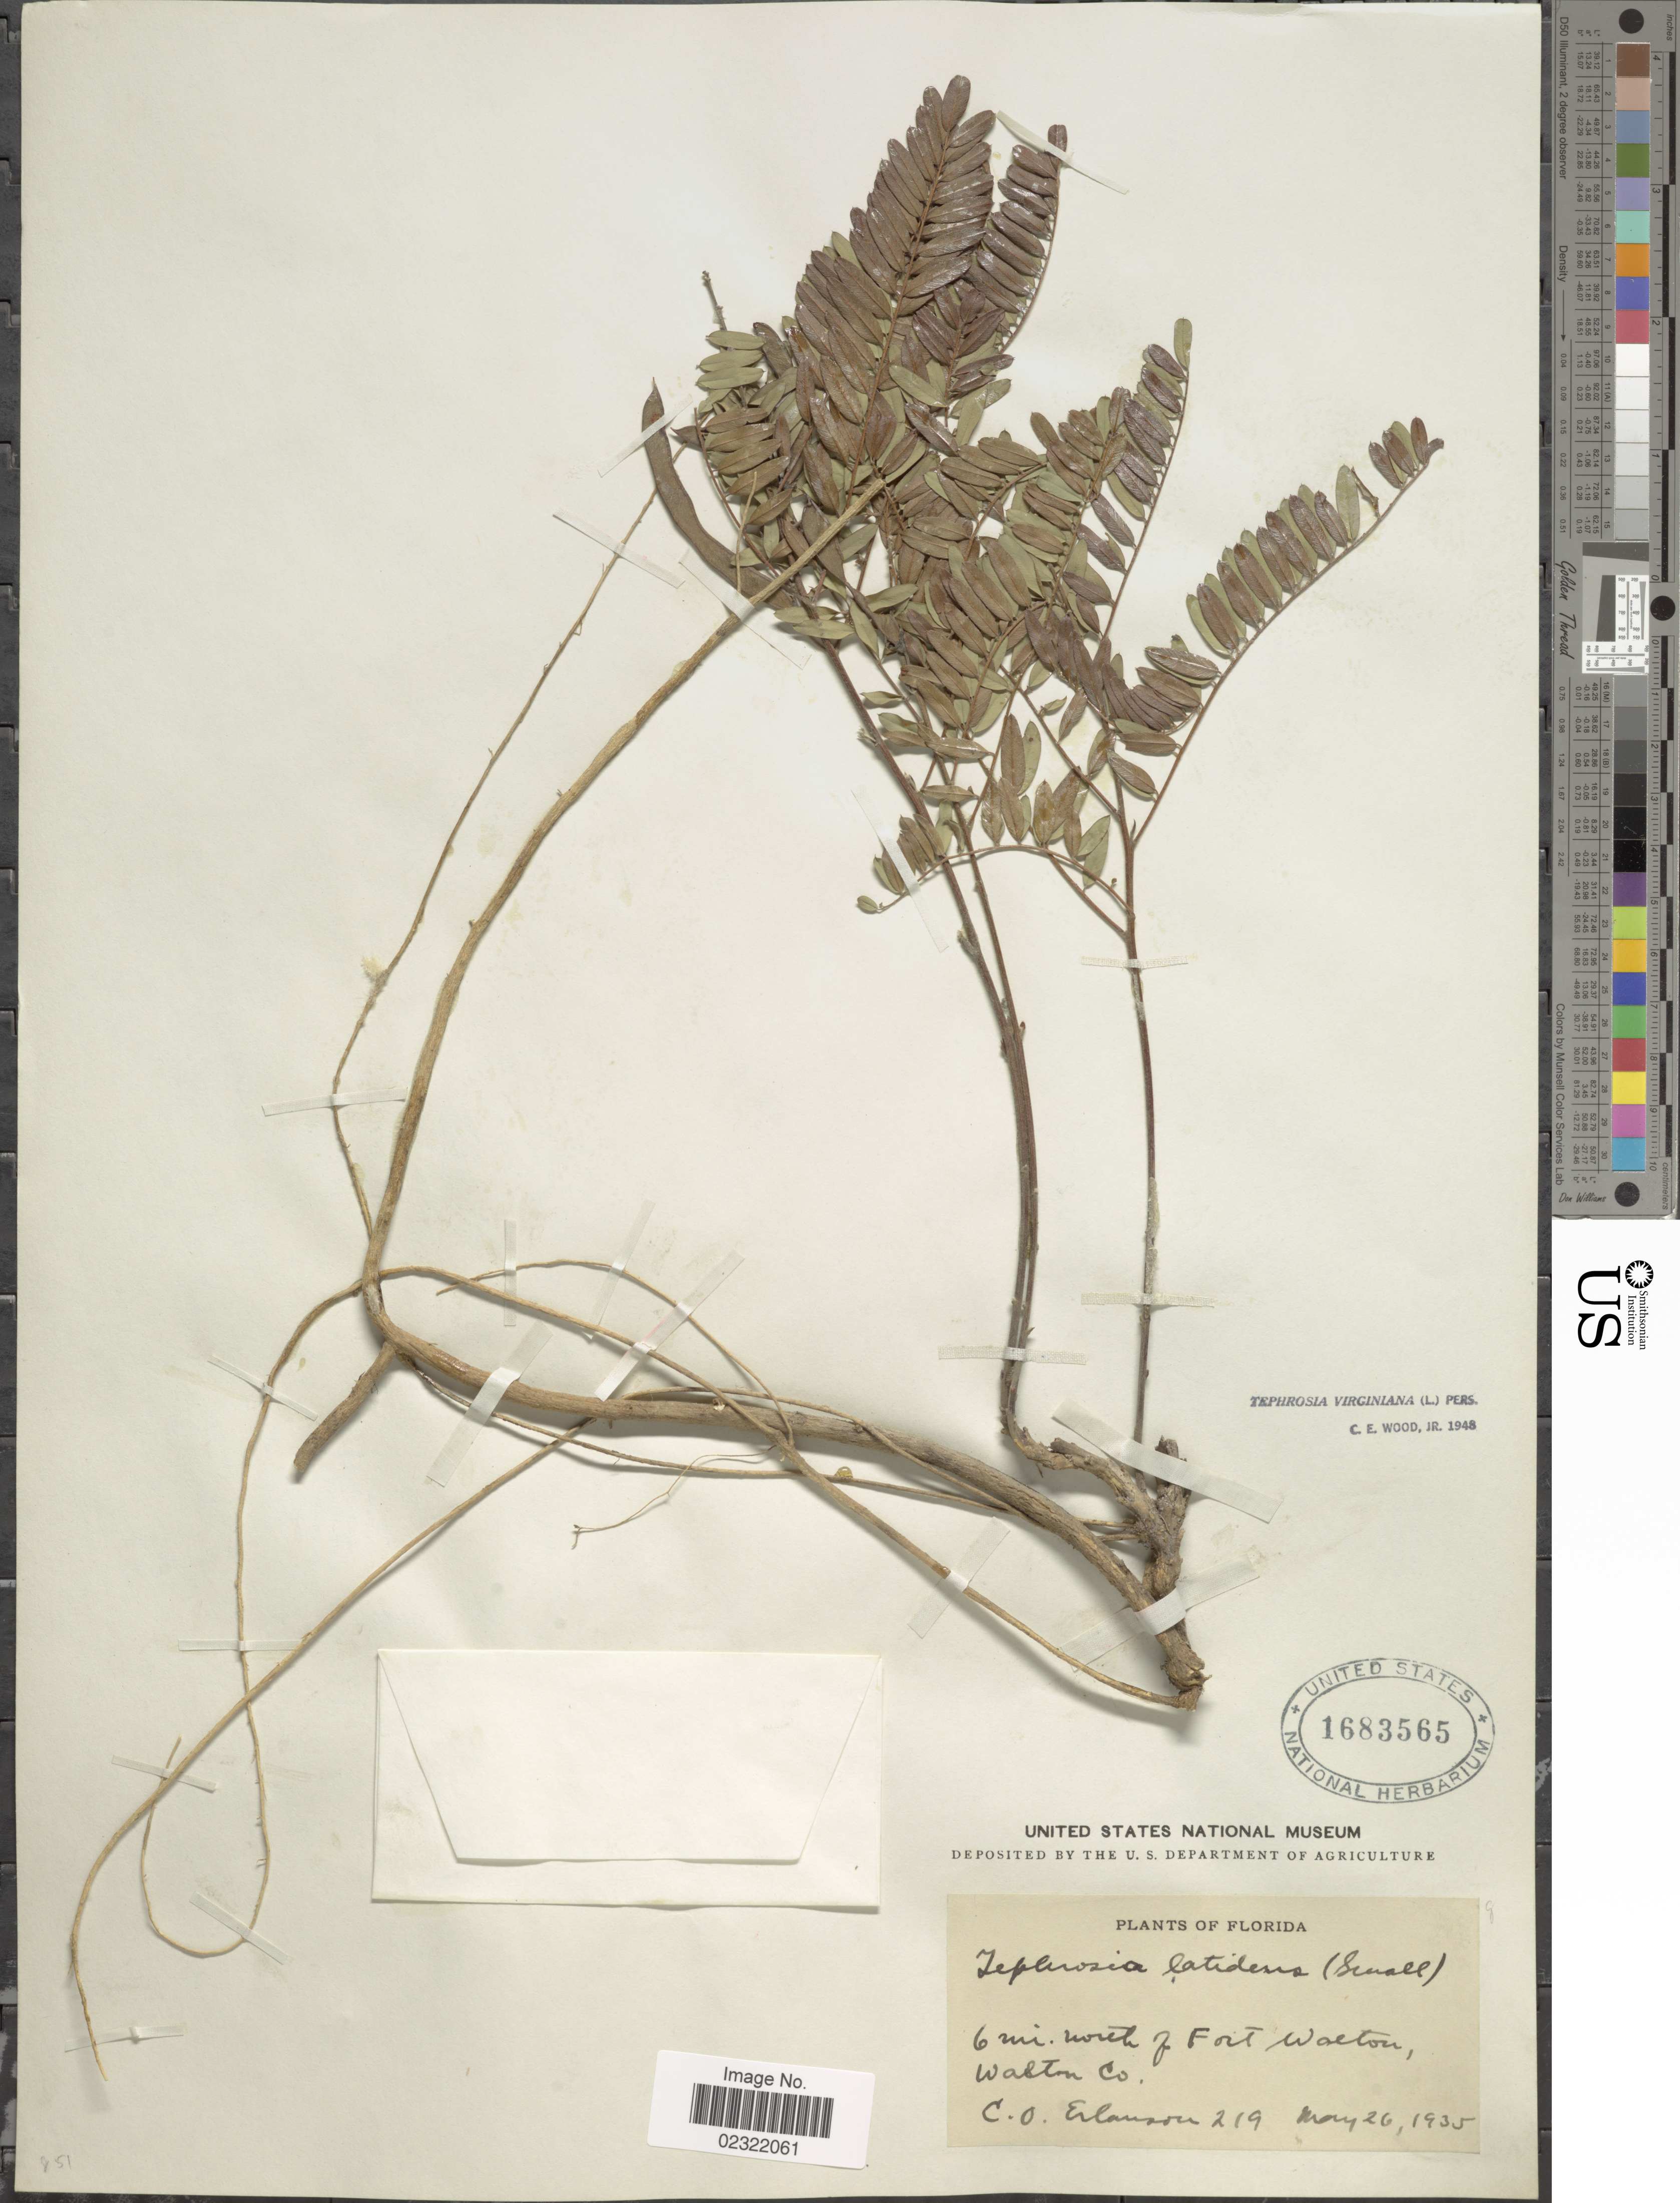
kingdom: Plantae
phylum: Tracheophyta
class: Magnoliopsida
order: Fabales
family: Fabaceae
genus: Tephrosia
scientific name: Tephrosia virginiana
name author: (L.) Pers.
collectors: C. O. Erlanson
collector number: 219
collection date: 1935-05-26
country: United States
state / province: Florida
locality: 6 mi north of Fort Walton, Walton Co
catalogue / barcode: US 1683565